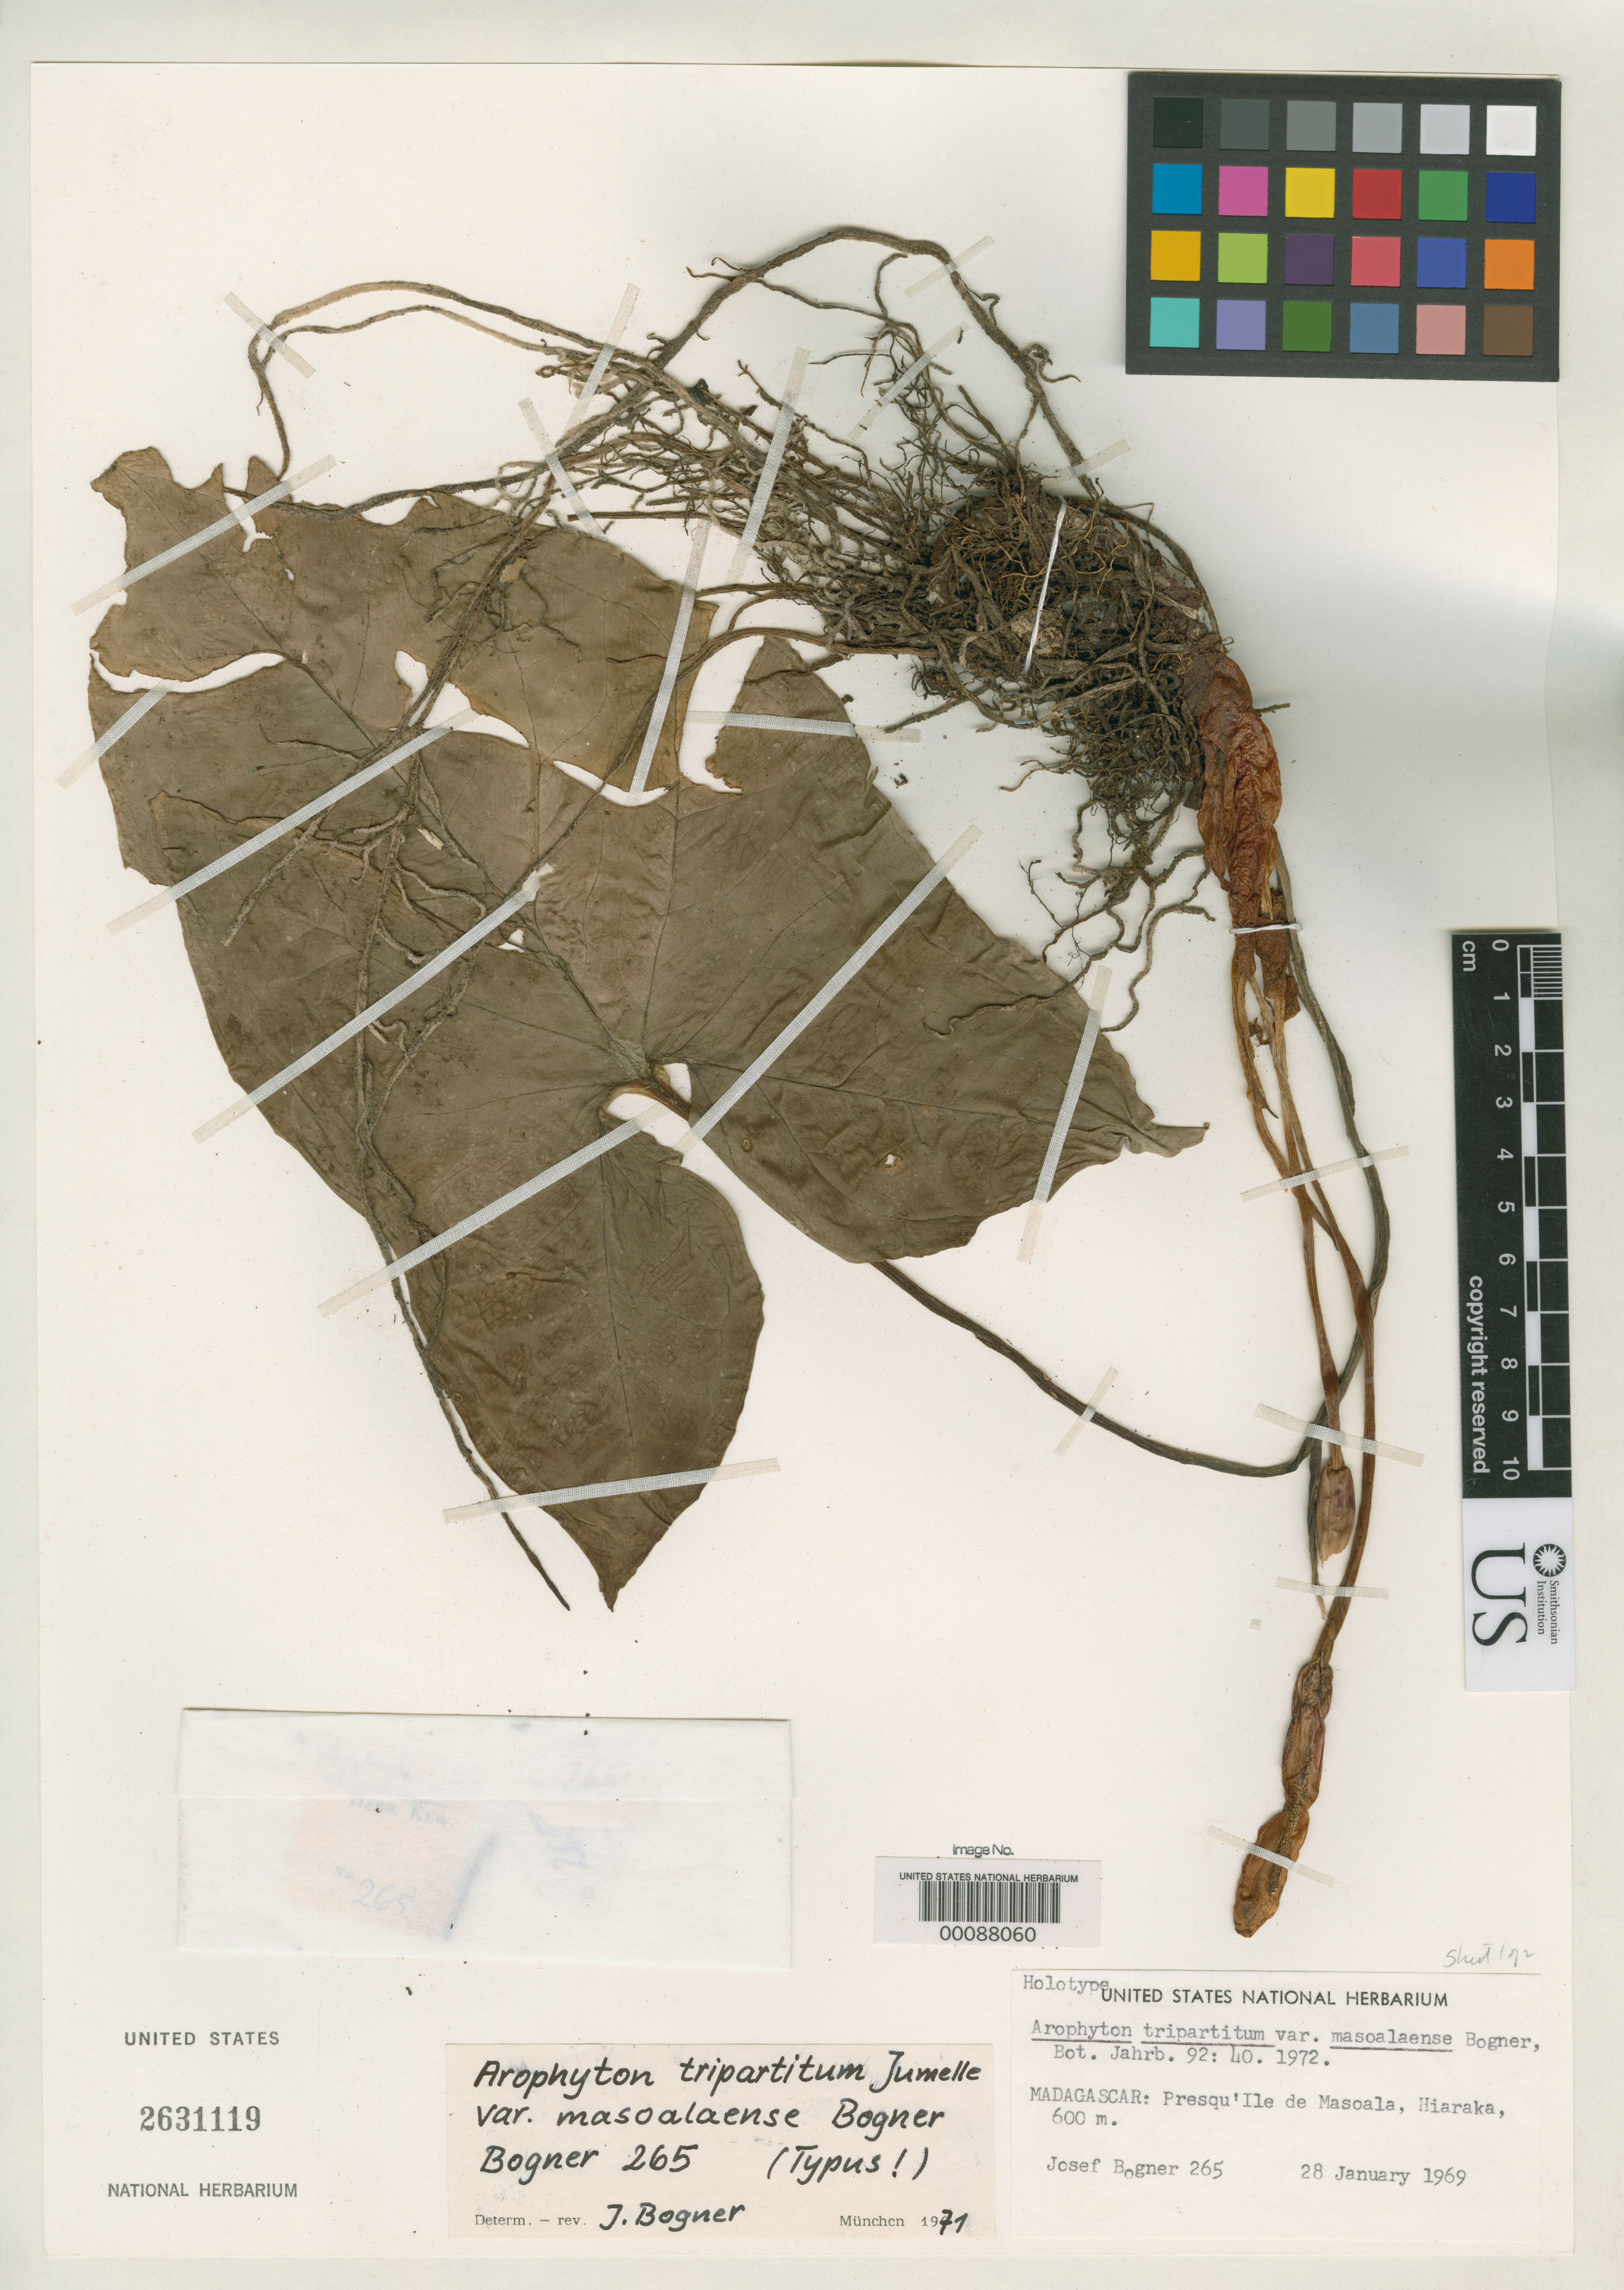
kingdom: Plantae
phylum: Tracheophyta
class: Liliopsida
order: Alismatales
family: Araceae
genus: Arophyton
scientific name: Arophyton tripartitum var. masoalaense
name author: Bogner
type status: Holotype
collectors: J. Bogner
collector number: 265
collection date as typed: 28 Jan 1969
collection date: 1969-01-28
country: Madagascar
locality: Hiaraka, near Masoala I.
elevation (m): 600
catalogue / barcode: US 2631119